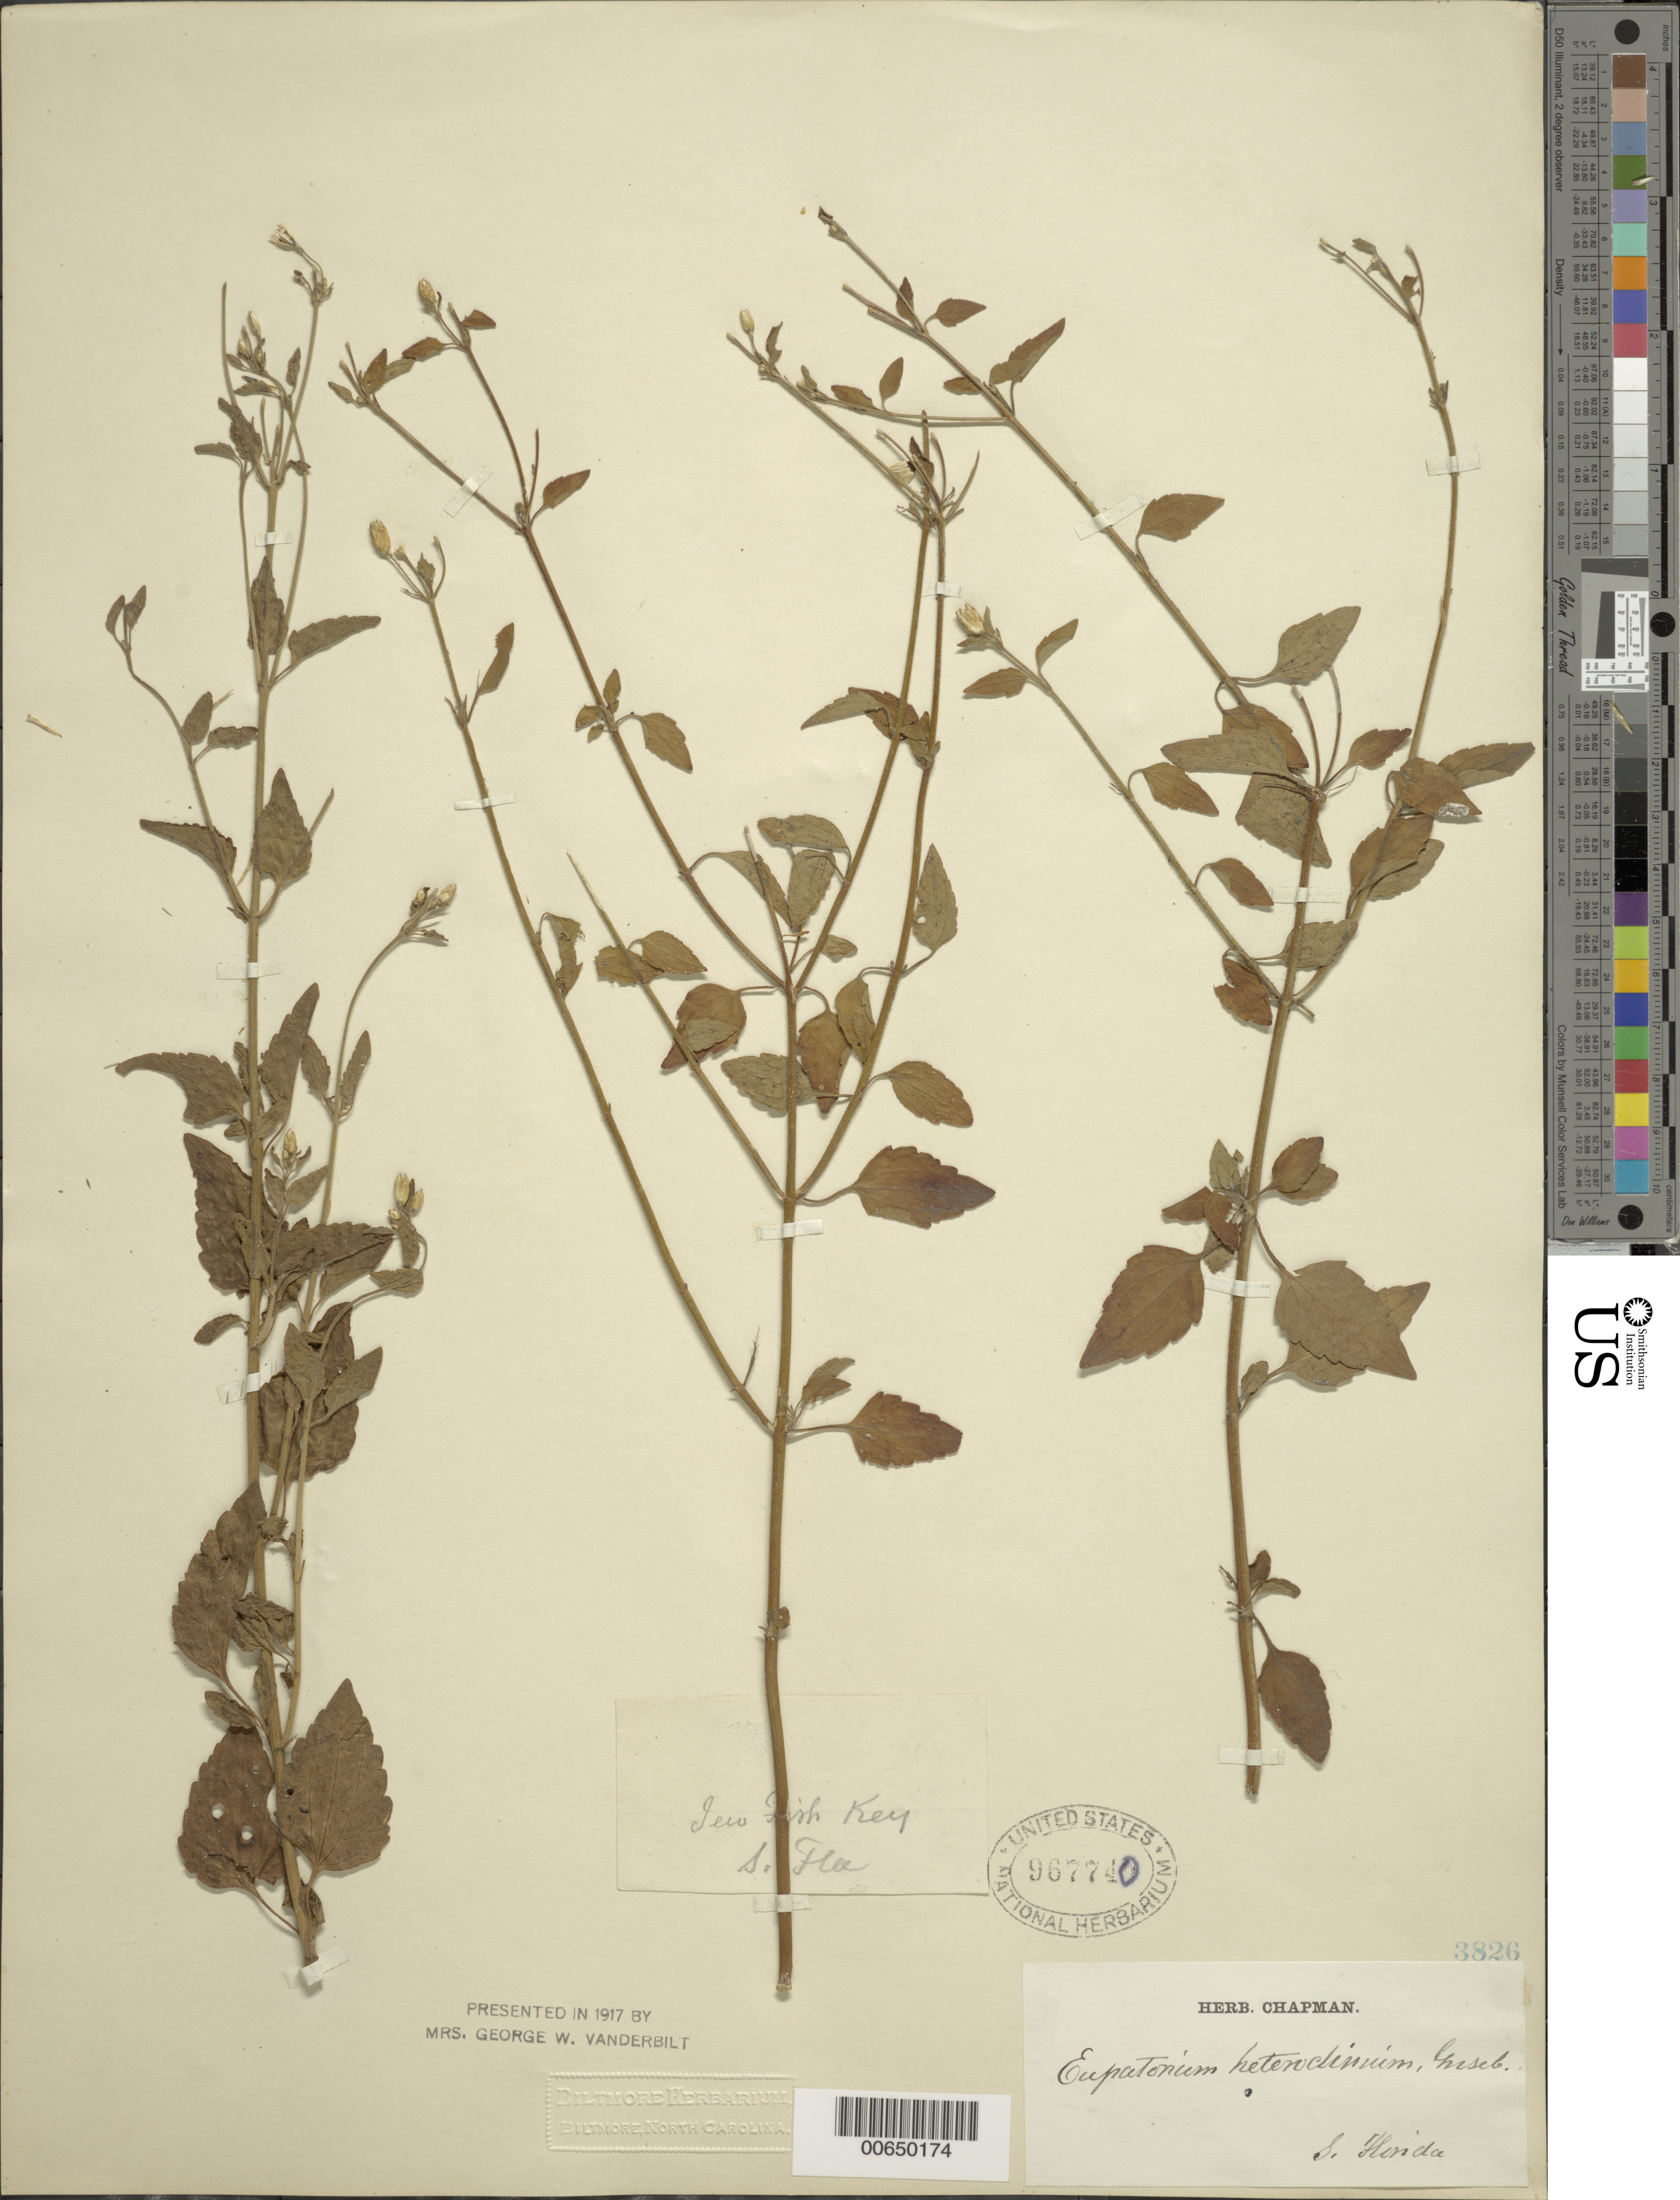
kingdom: Plantae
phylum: Tracheophyta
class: Magnoliopsida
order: Asterales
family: Asteraceae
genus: Chromolaena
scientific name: Chromolaena frustrata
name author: (B.L. Rob.) R.M. King & H. Rob.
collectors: A. W. Chapman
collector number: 3826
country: United States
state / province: Florida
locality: S FL. Jew Fish Key, S FL.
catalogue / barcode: US 967740